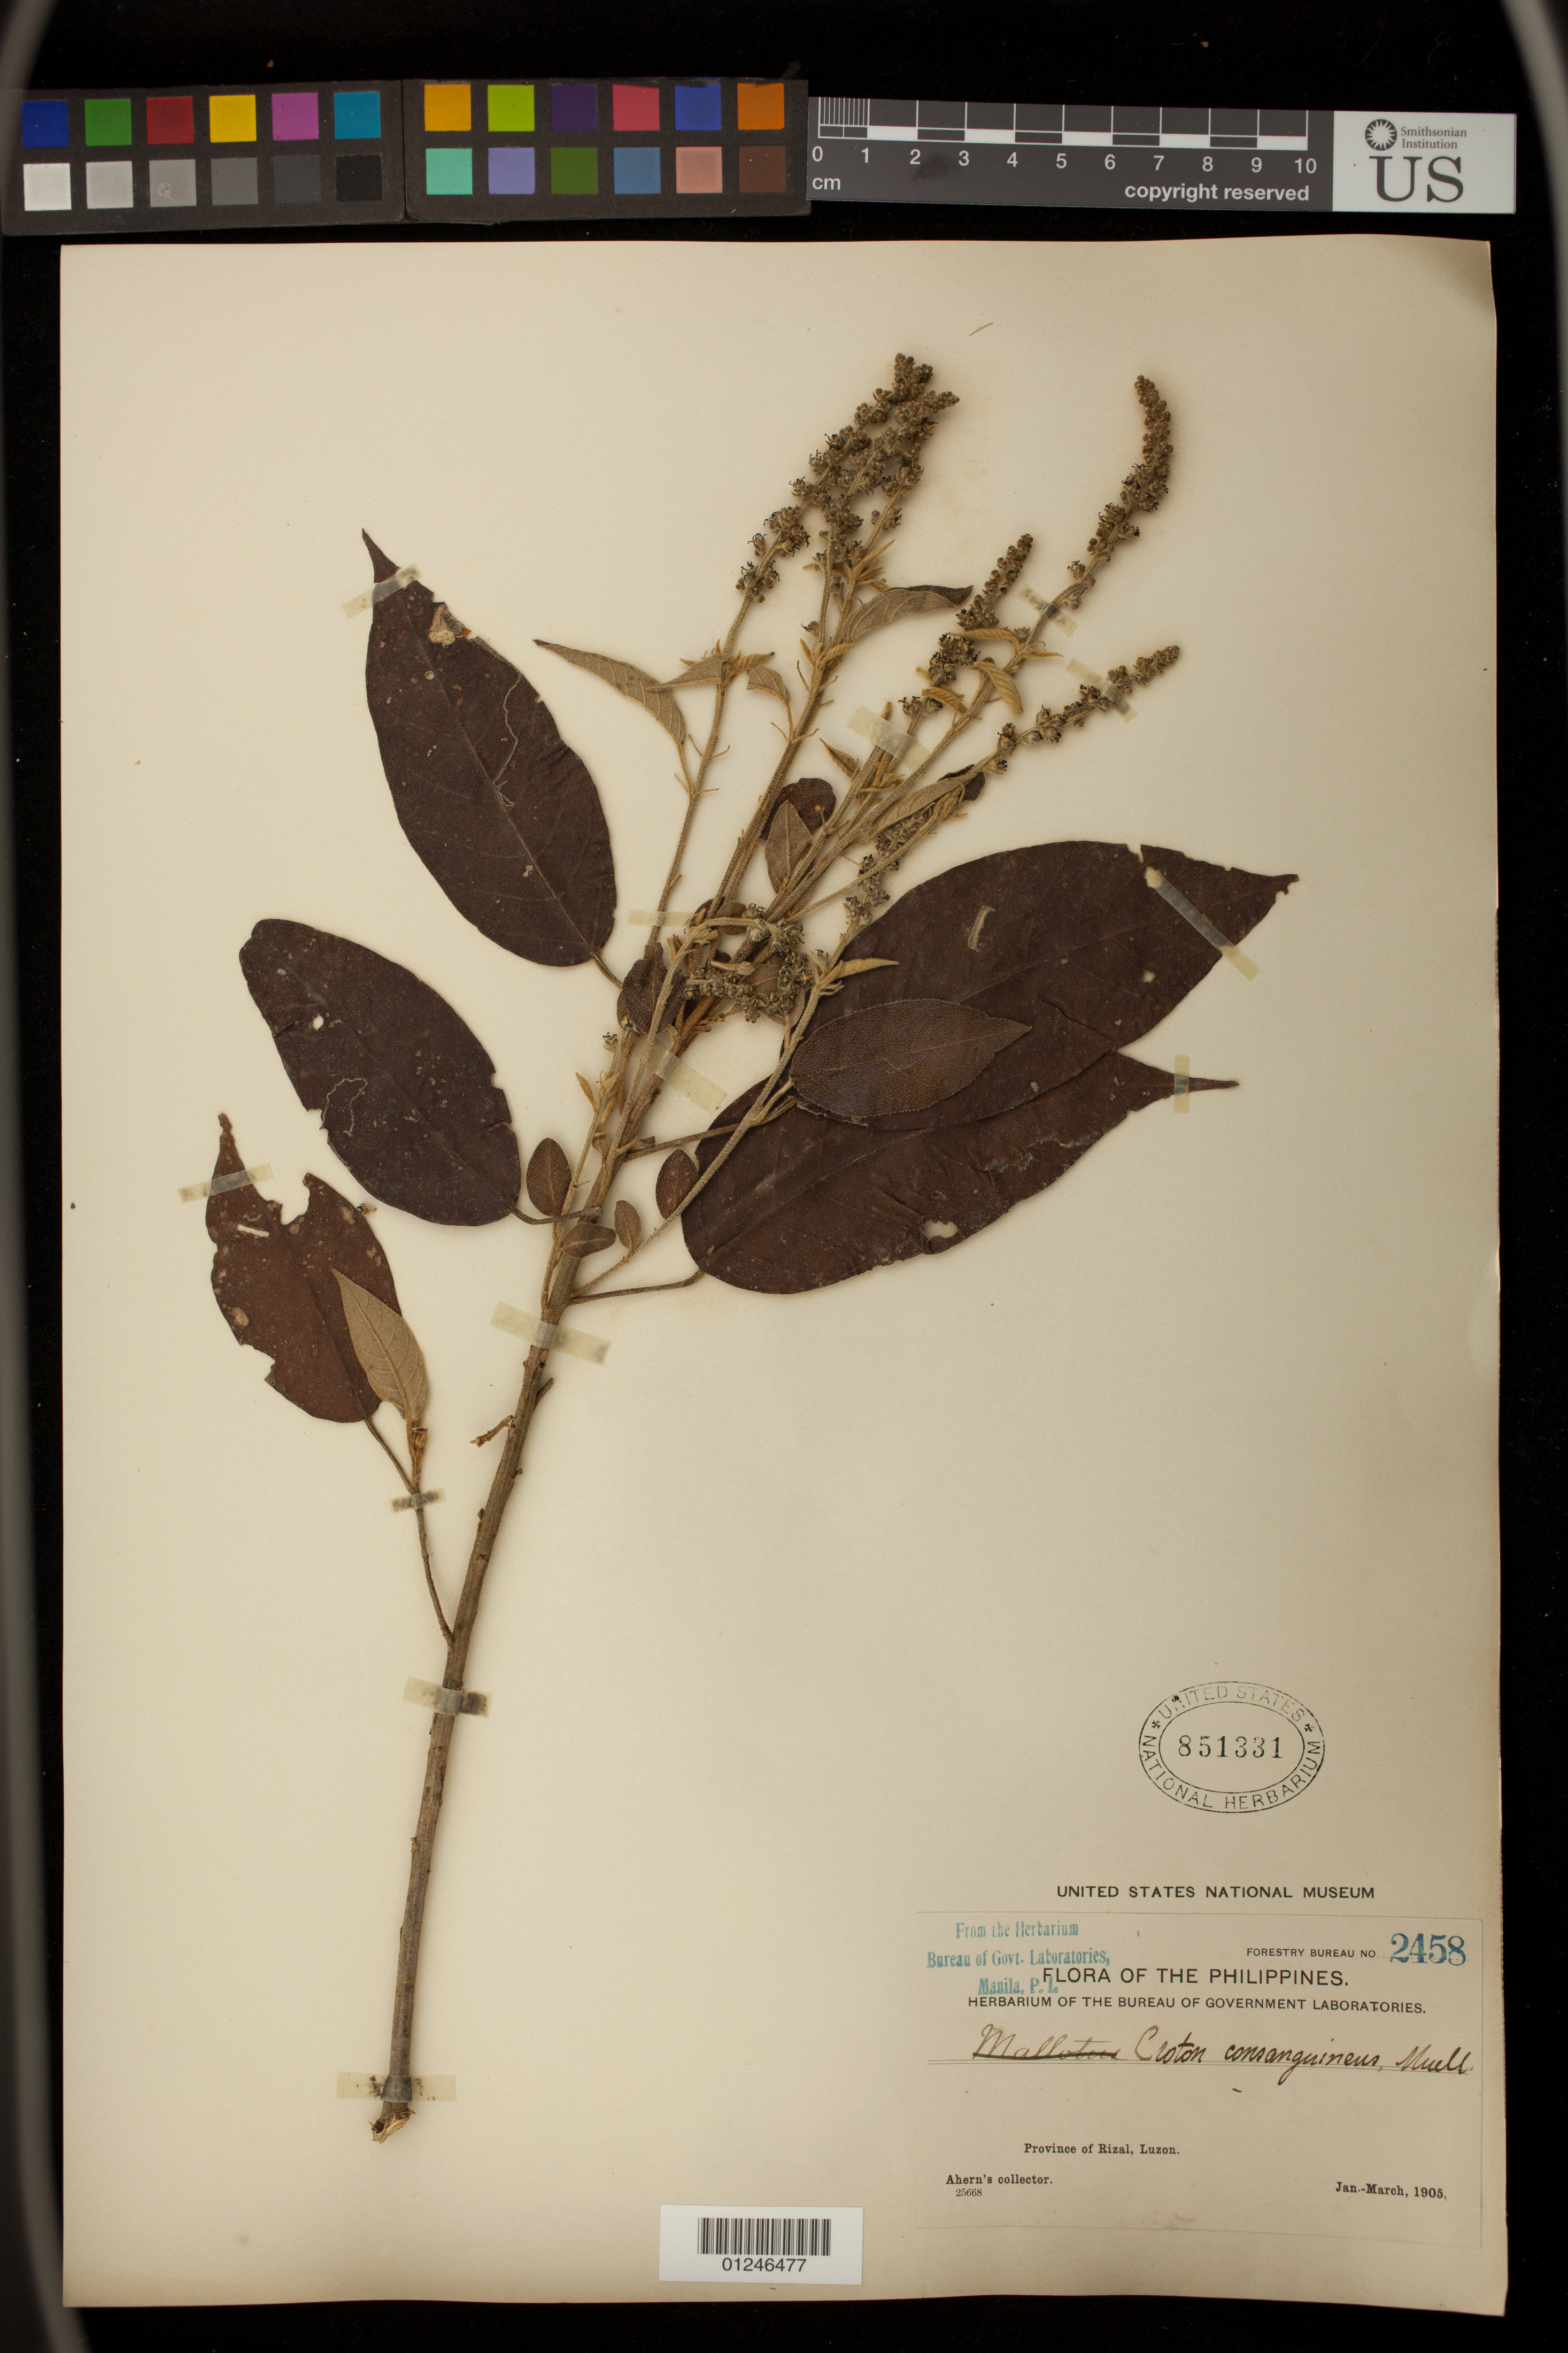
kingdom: Plantae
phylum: Tracheophyta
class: Magnoliopsida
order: Malpighiales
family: Euphorbiaceae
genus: Croton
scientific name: Croton consanguineus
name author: Müll. Arg.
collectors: Ahern's collector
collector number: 2458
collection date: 1905-01-01/1905-03-01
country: Philippines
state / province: Calabarzon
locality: Province of Rizal, Luzon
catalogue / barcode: US 851331